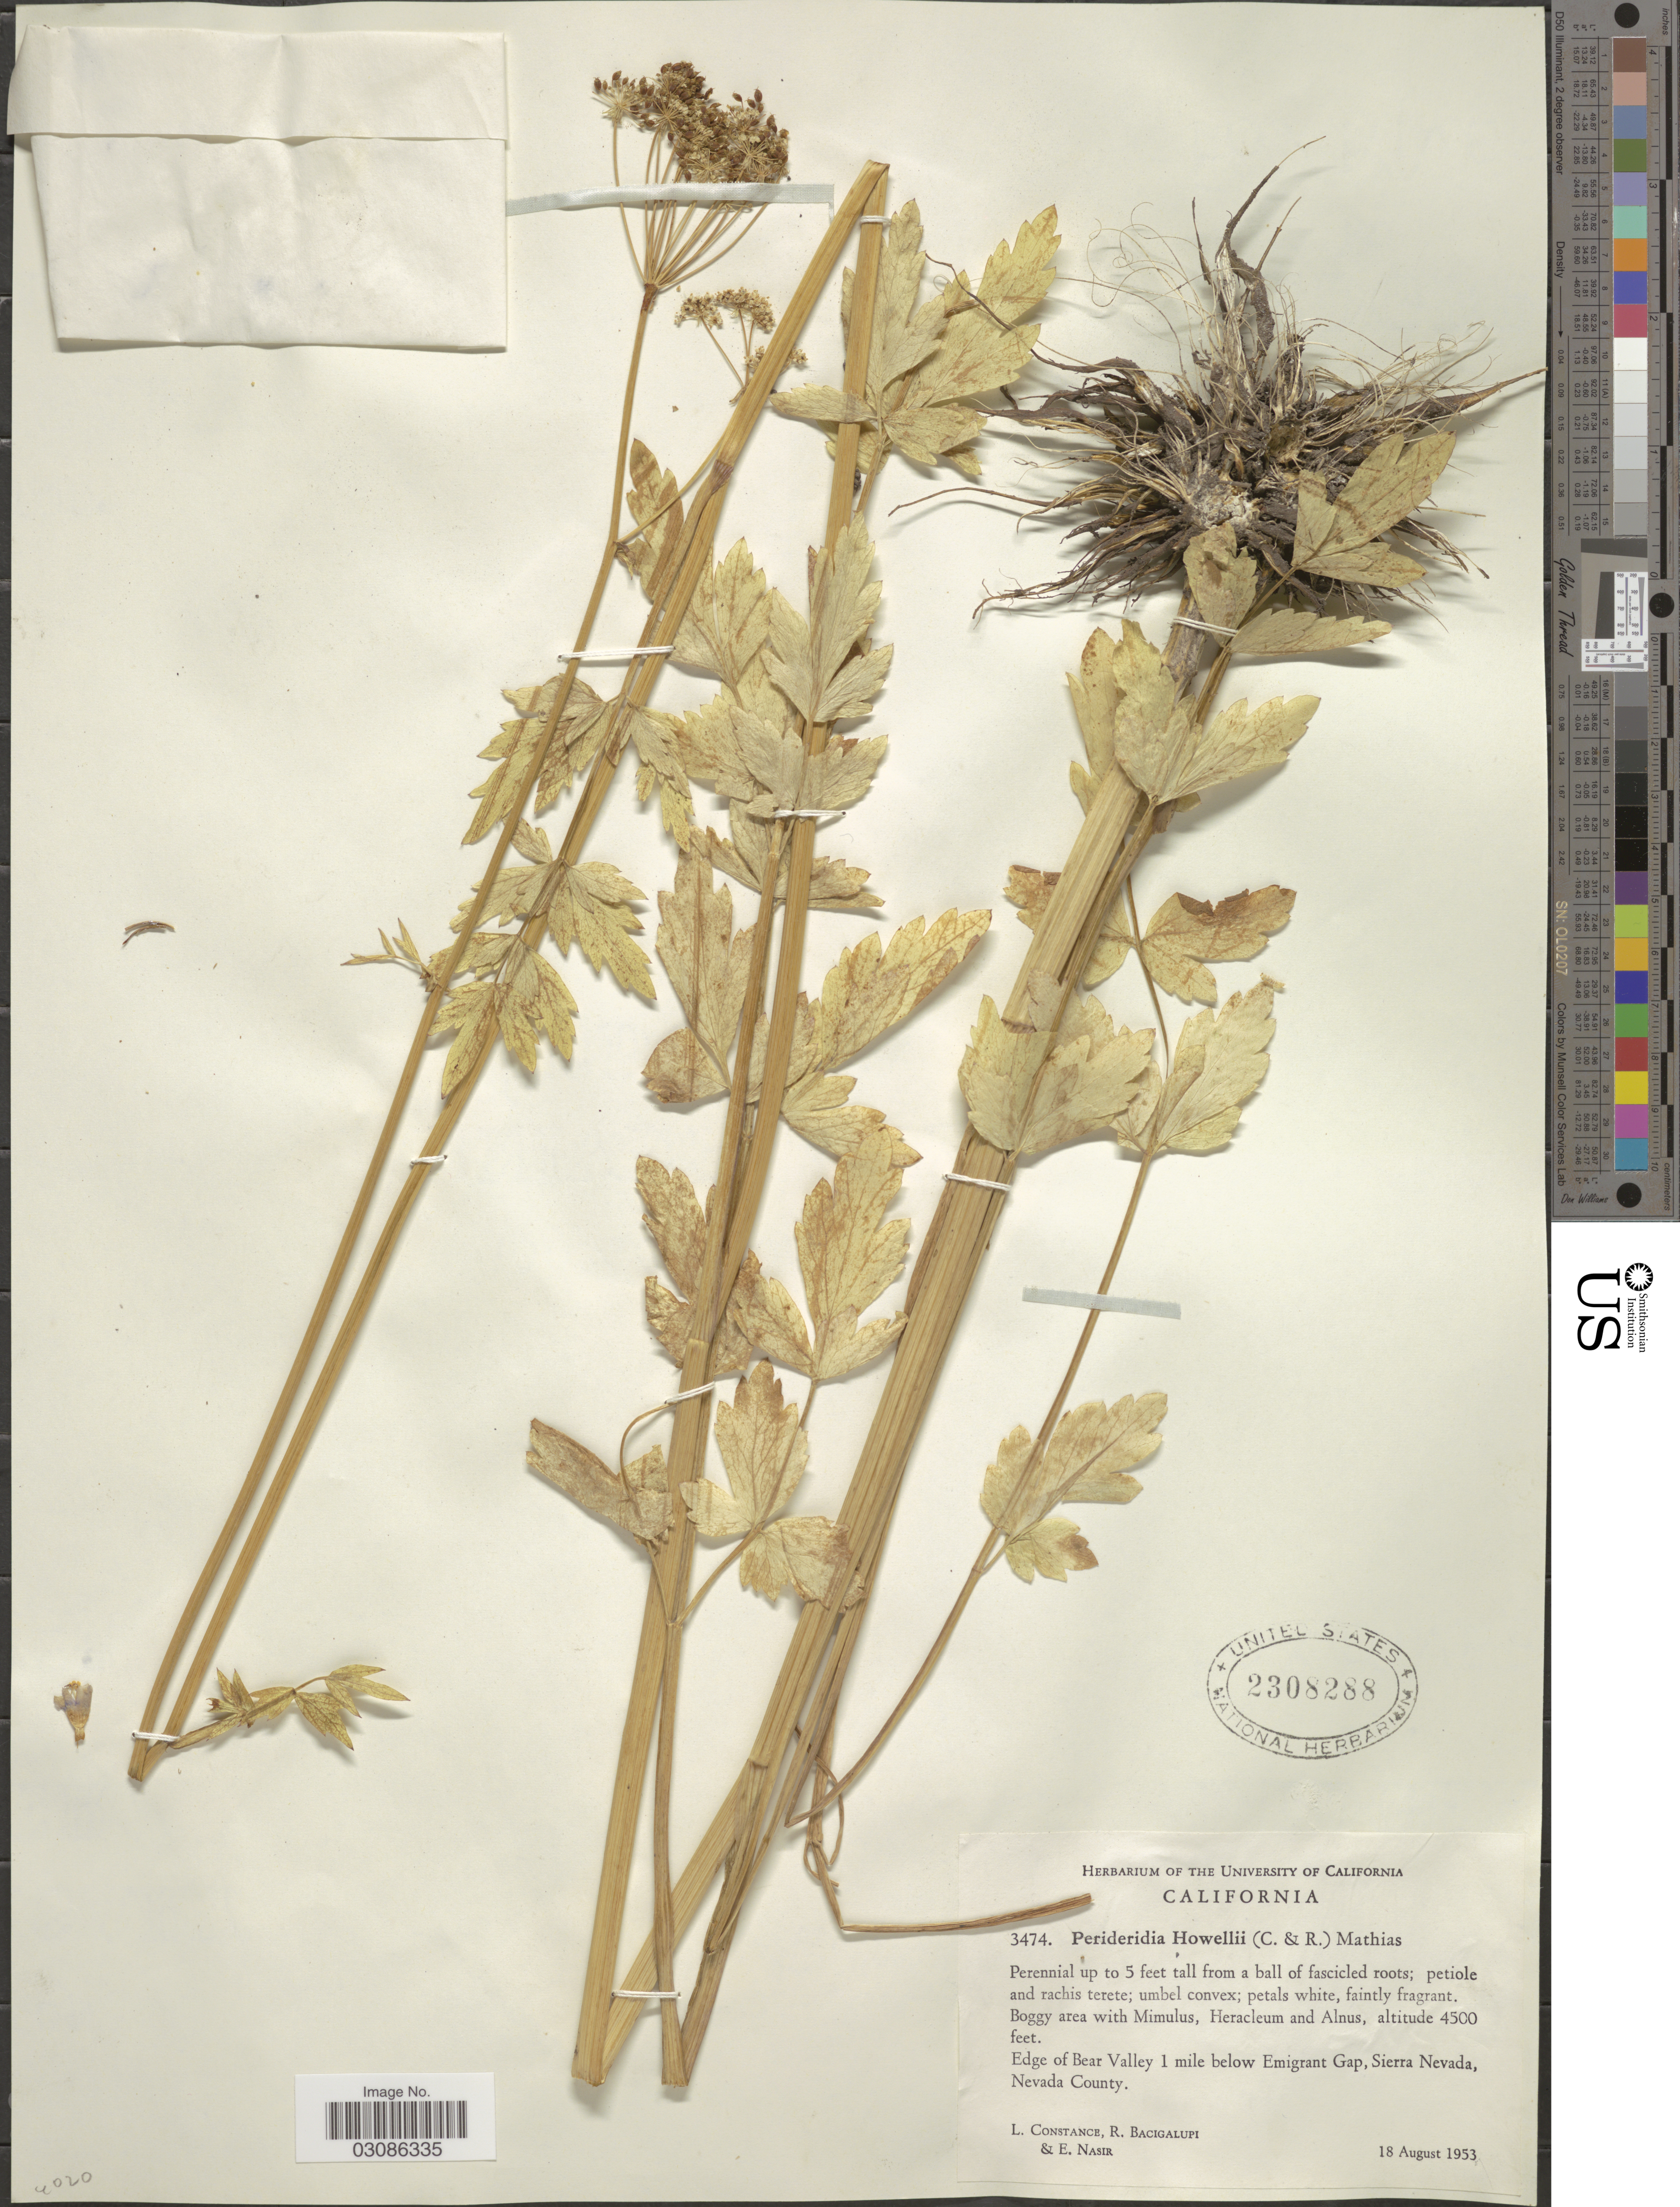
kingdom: Plantae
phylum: Tracheophyta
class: Magnoliopsida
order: Apiales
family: Apiaceae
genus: Perideridia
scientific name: Perideridia howellii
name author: (J.M. Coult. & Rose) Mathias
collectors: L. Constance, R. Bacigalupi & E. Nasir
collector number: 3474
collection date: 1953-08-18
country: United States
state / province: California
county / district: Nevada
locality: Edge of Bear Valley 1 mile below Emigrant Gap, Sierra Nevada, Nevada County.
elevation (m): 1372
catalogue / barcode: US 2308288